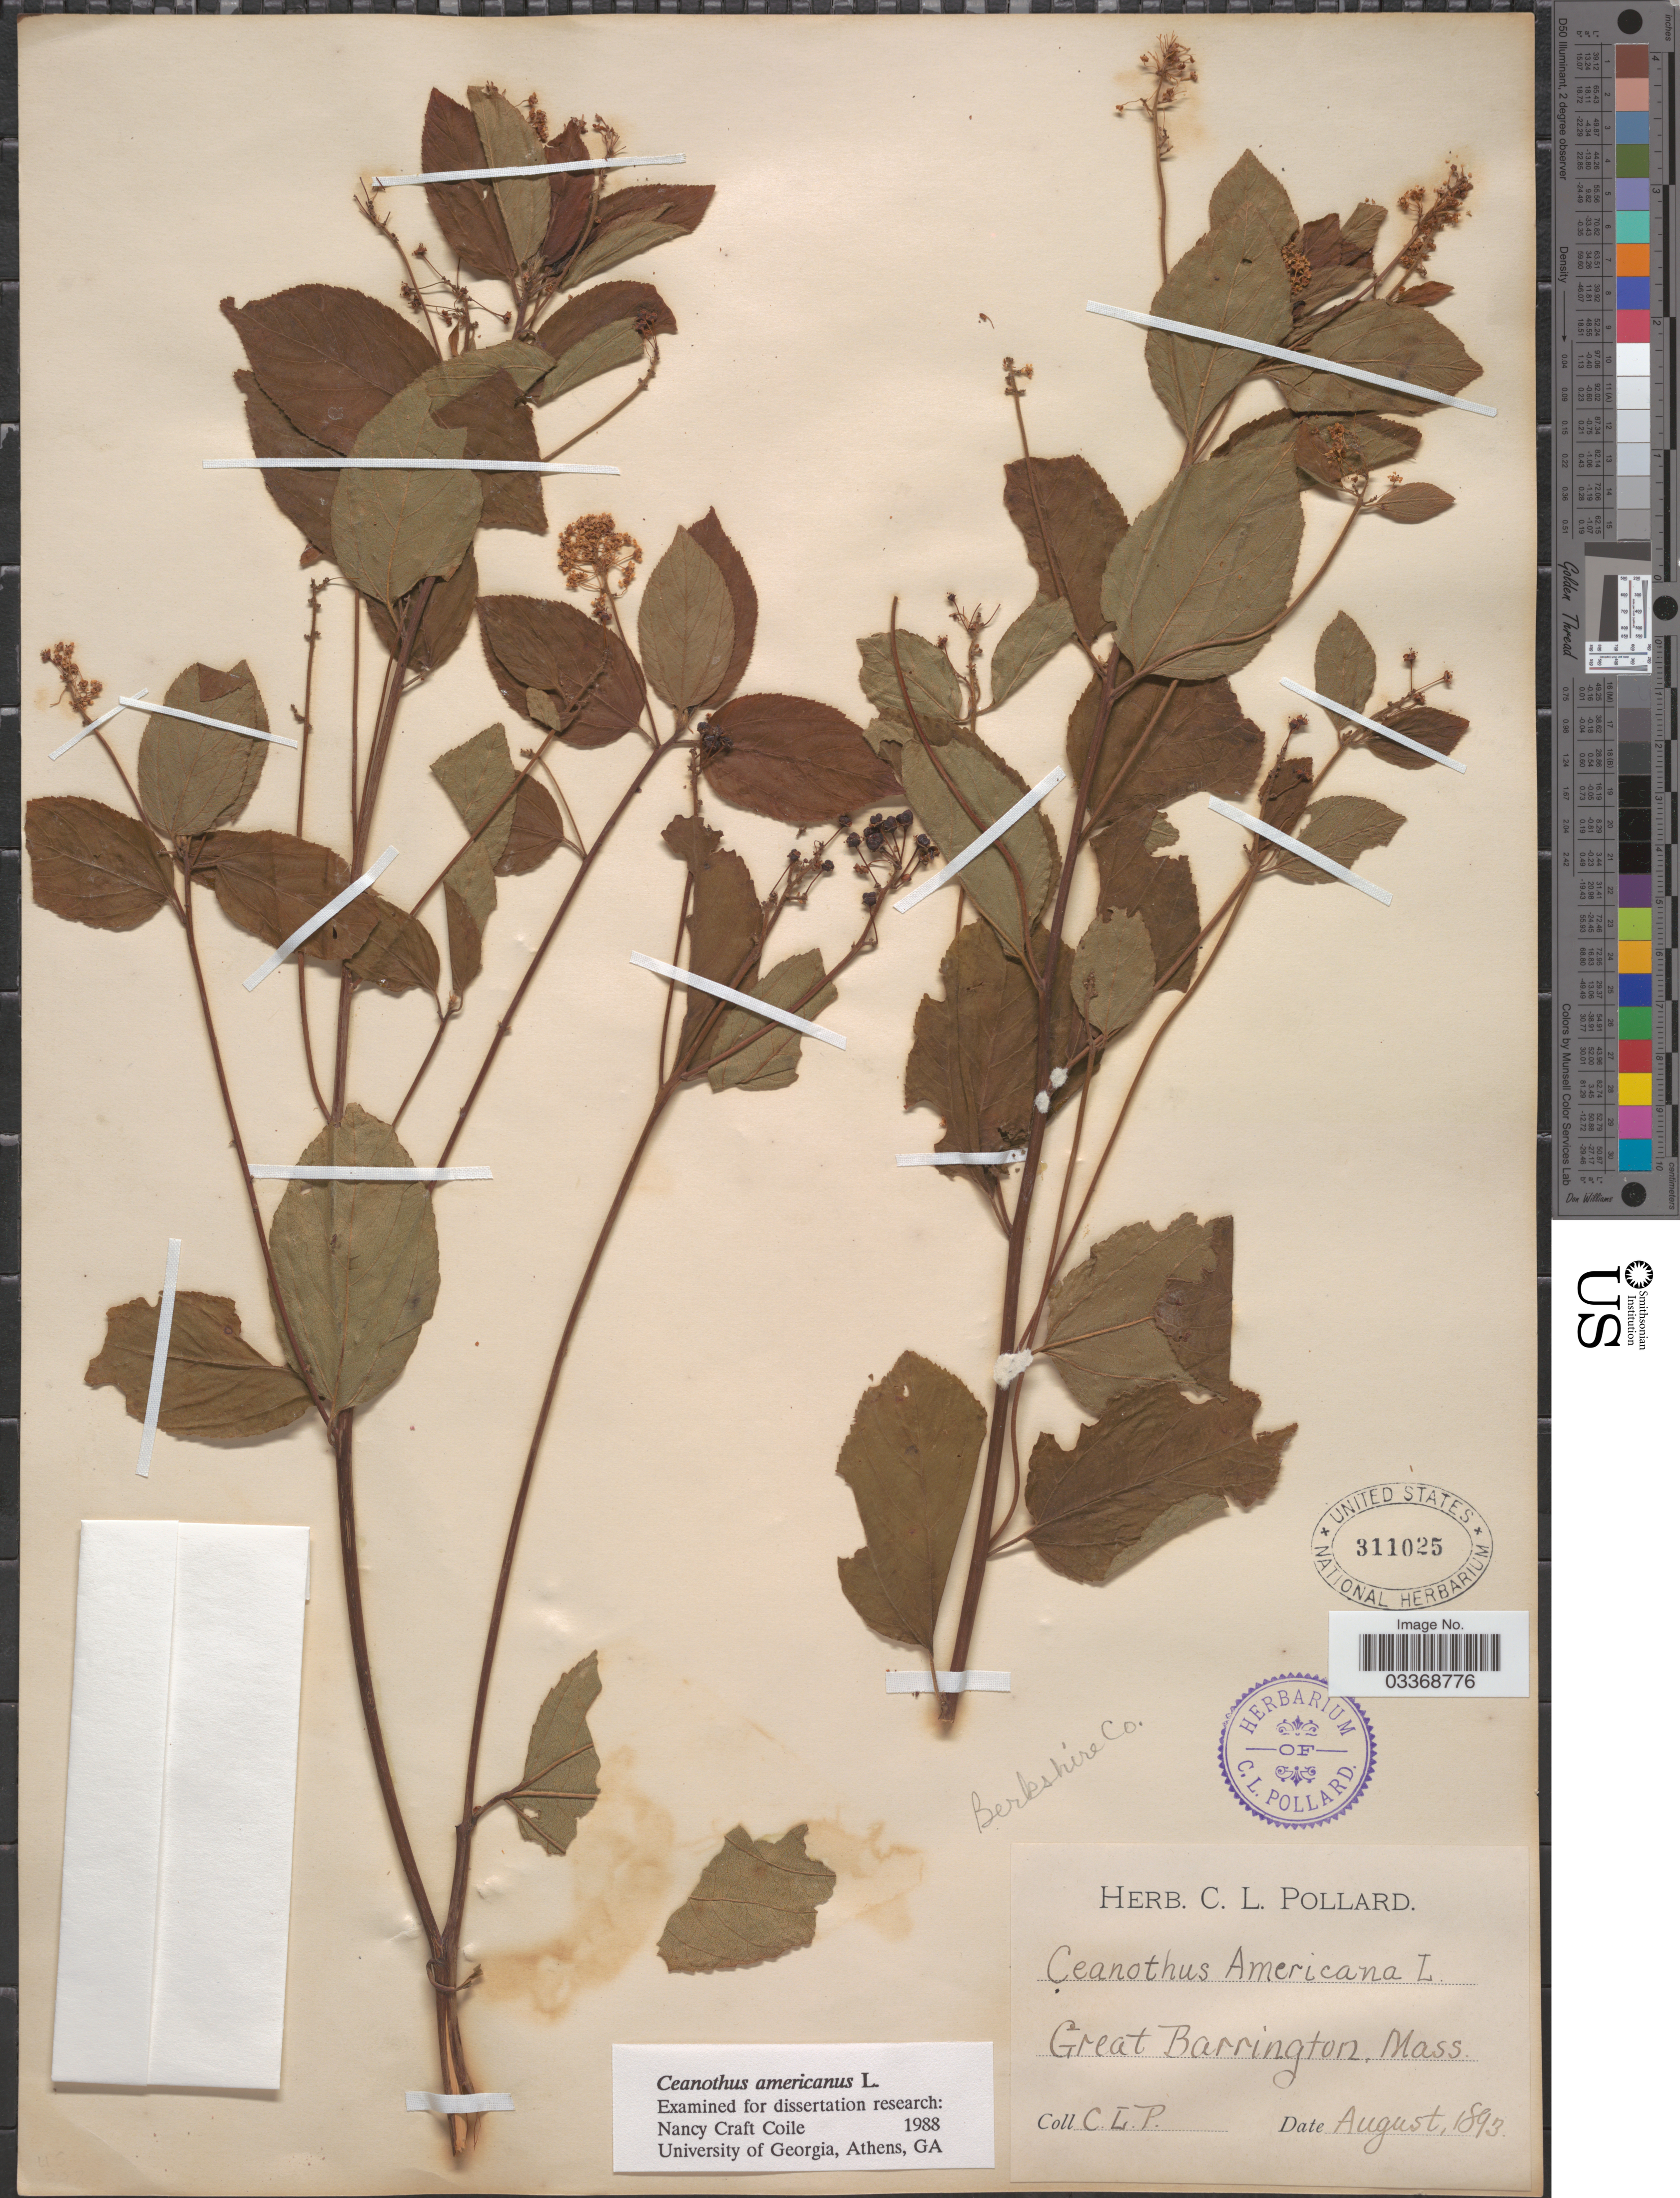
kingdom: Plantae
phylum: Tracheophyta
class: Magnoliopsida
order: Rosales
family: Rhamnaceae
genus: Ceanothus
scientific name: Ceanothus americanus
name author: L.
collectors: C. L. Pollard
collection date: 1893-08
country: United States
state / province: Massachusetts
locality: Great Barrington, Berkshire Co.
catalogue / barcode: US 311025